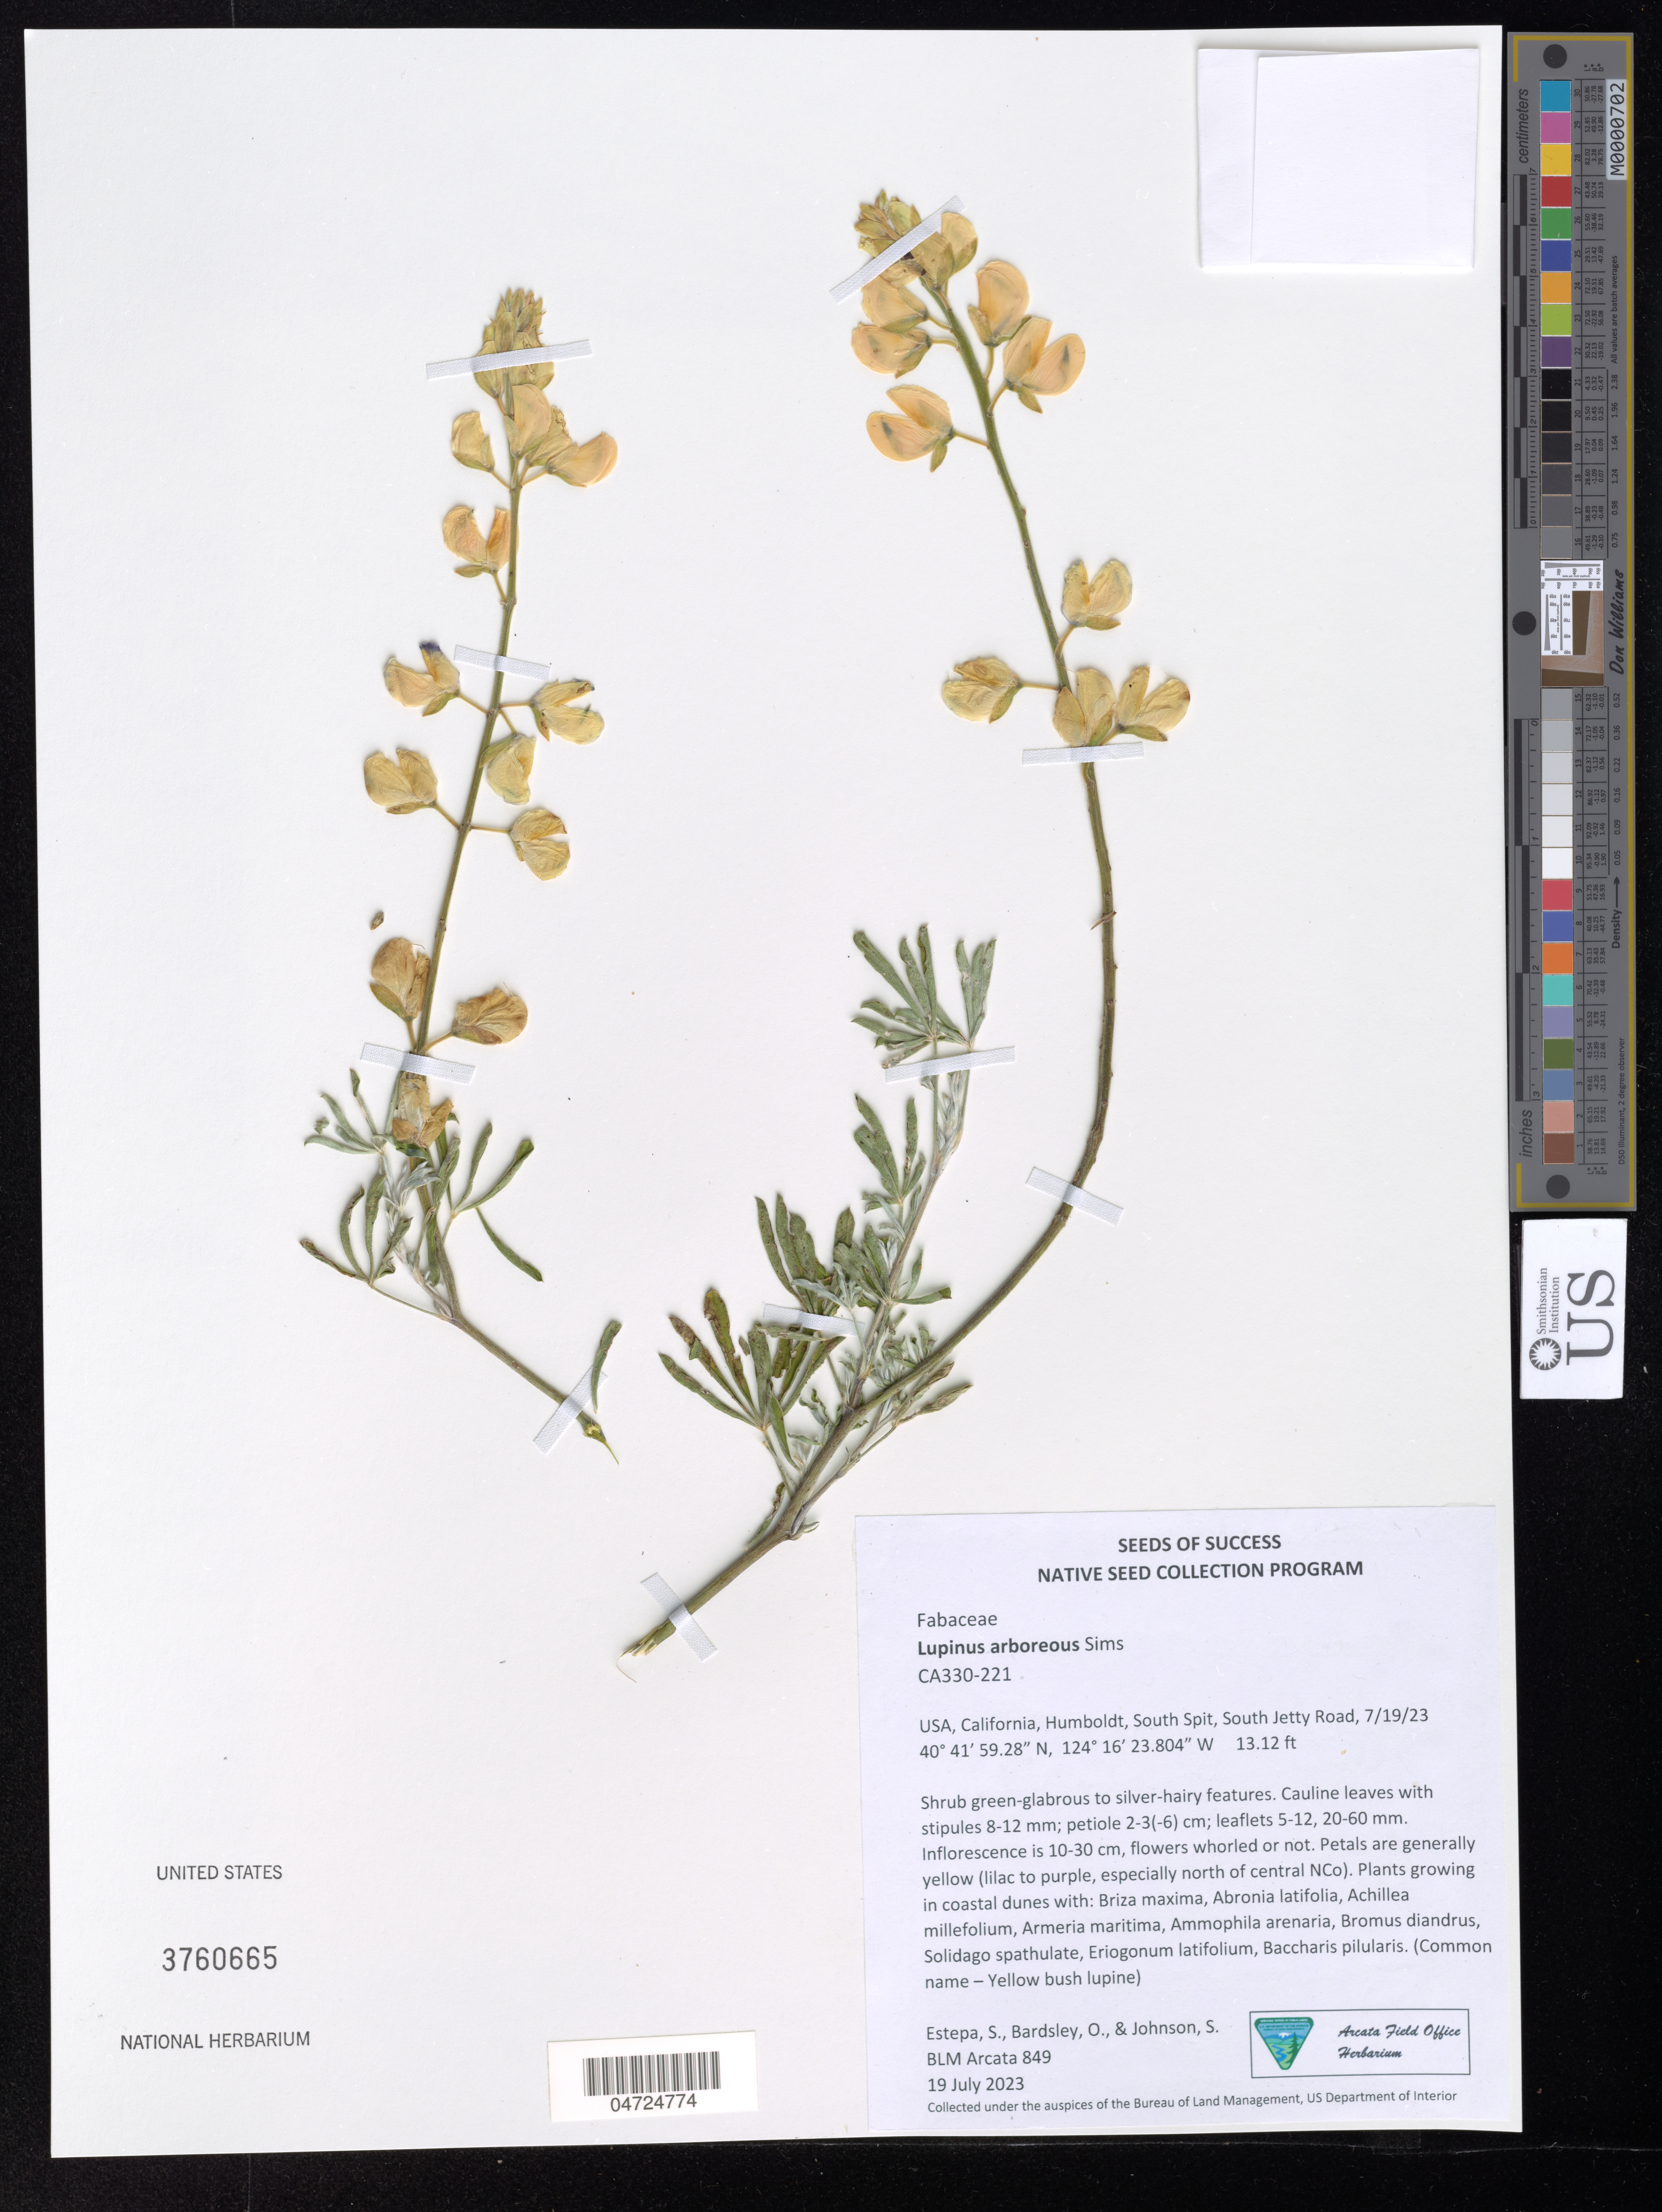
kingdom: Plantae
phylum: Tracheophyta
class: Magnoliopsida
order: Fabales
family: Fabaceae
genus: Lupinus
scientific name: Lupinus arboreus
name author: Sims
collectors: S. Estepa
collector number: BLM Arcata 849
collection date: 2023-07-19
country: United States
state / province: California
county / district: Humboldt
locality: Humboldt, South Spit, South Jetty Road, 7/19/23.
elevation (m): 4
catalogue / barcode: US 3760665